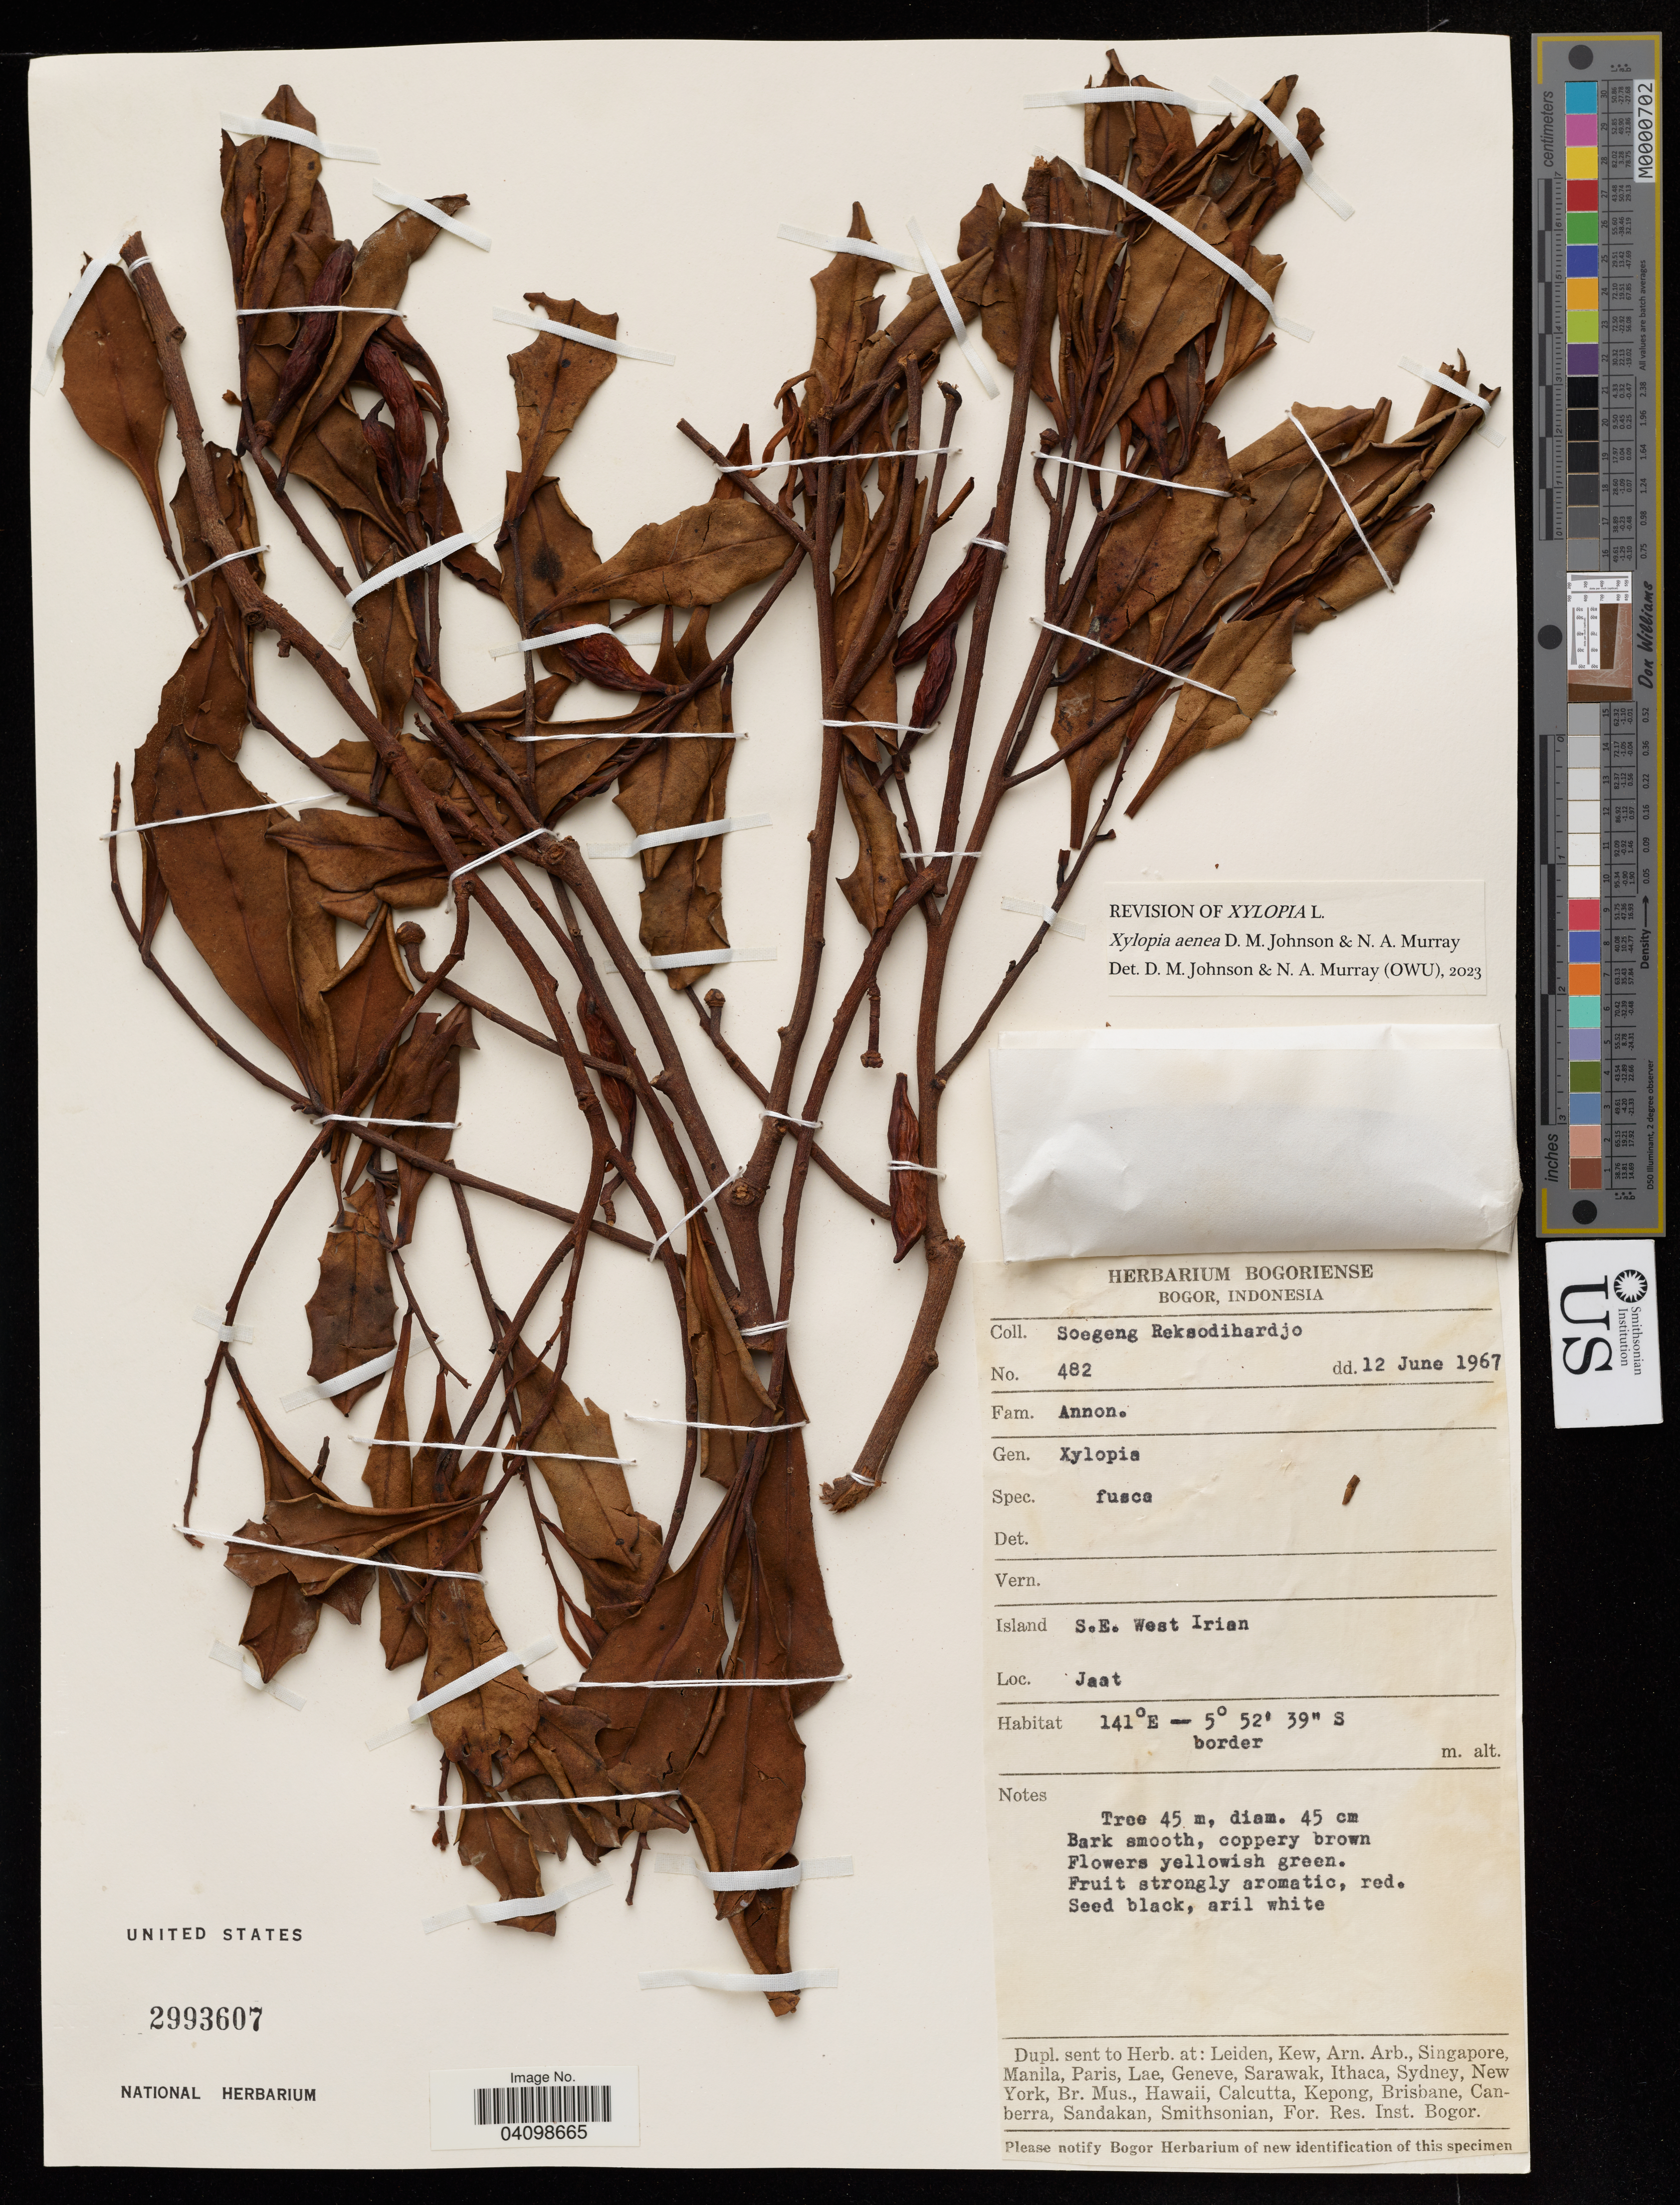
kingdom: Plantae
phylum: Tracheophyta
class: Magnoliopsida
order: Magnoliales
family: Annonaceae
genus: Xylopia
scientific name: Xylopia aenea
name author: D.M. Johnson & N.A. Murray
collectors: R. Soegeng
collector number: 482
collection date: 1967-06-12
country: Indonesia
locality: S.E. West Irian. Jaat.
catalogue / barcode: US 2993607